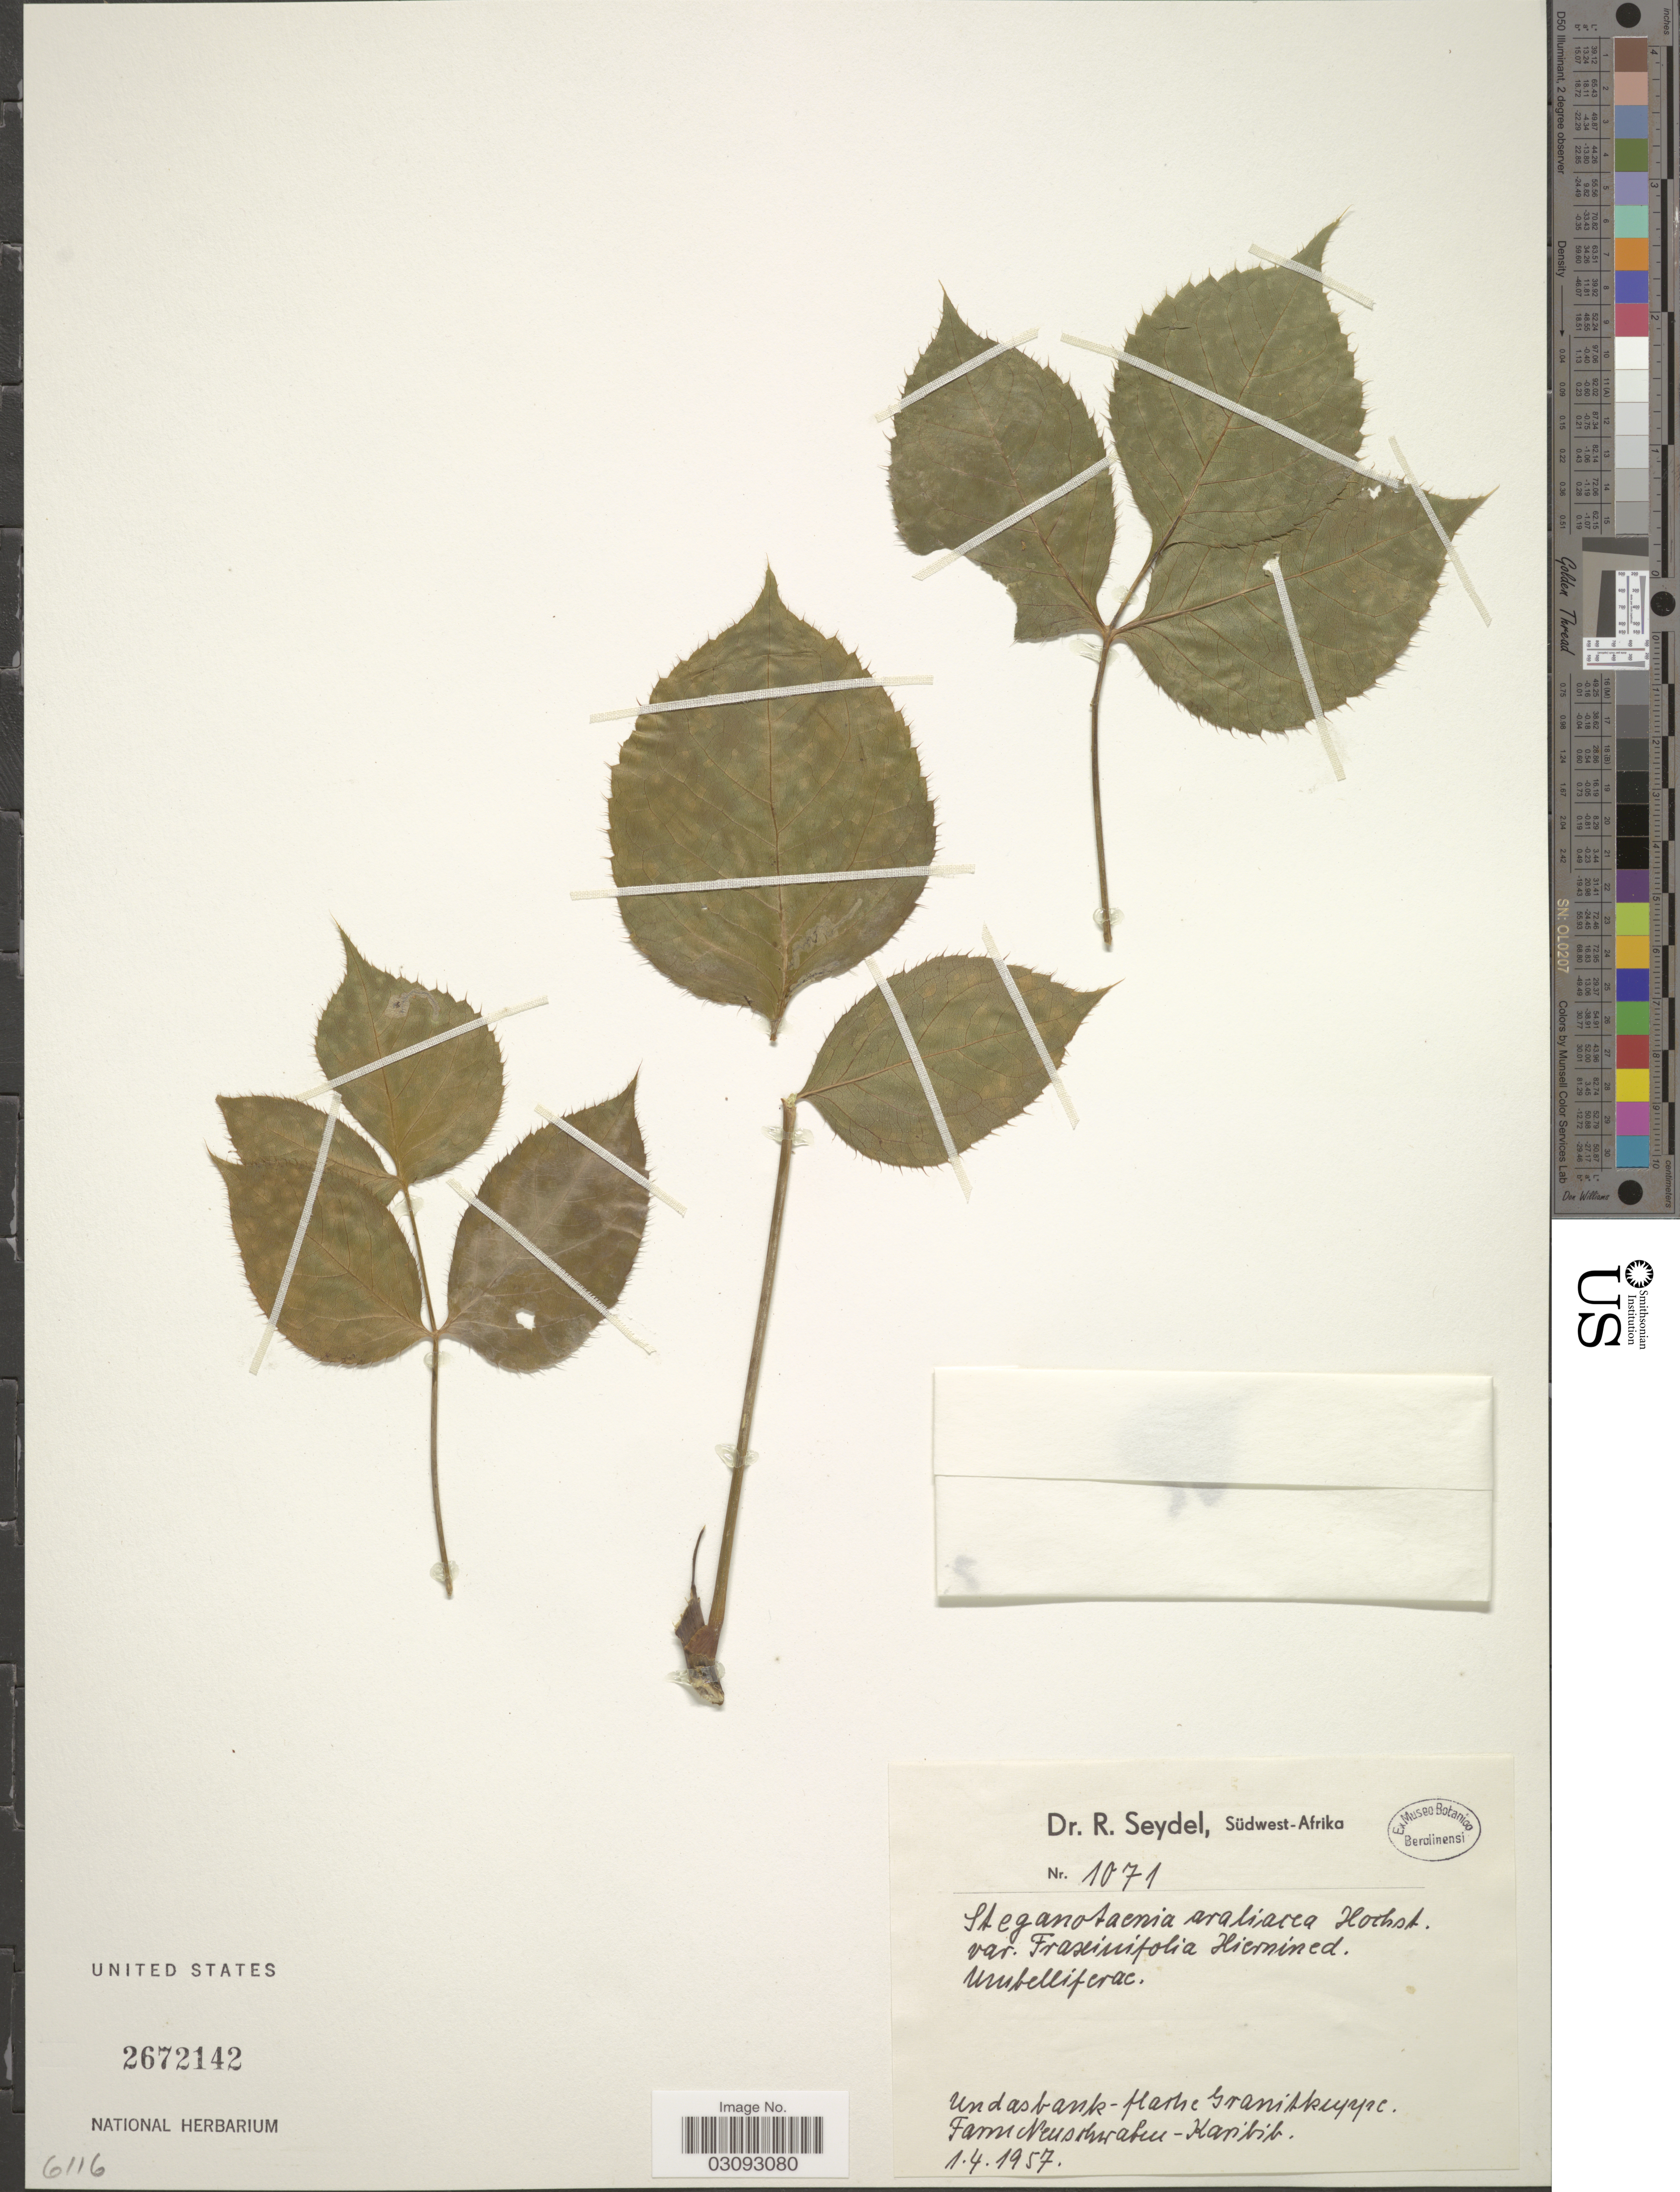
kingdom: Plantae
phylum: Tracheophyta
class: Magnoliopsida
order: Apiales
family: Apiaceae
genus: Peucedanum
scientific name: Peucedanum araliaceum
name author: (Hochst.) Benth. & Hook. f. ex Vatke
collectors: R. Seydel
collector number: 1071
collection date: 1957-04-01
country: Namibia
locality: Südwest-Afrika. Farm Neuschwaben, Karibib.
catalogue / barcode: US 2672142